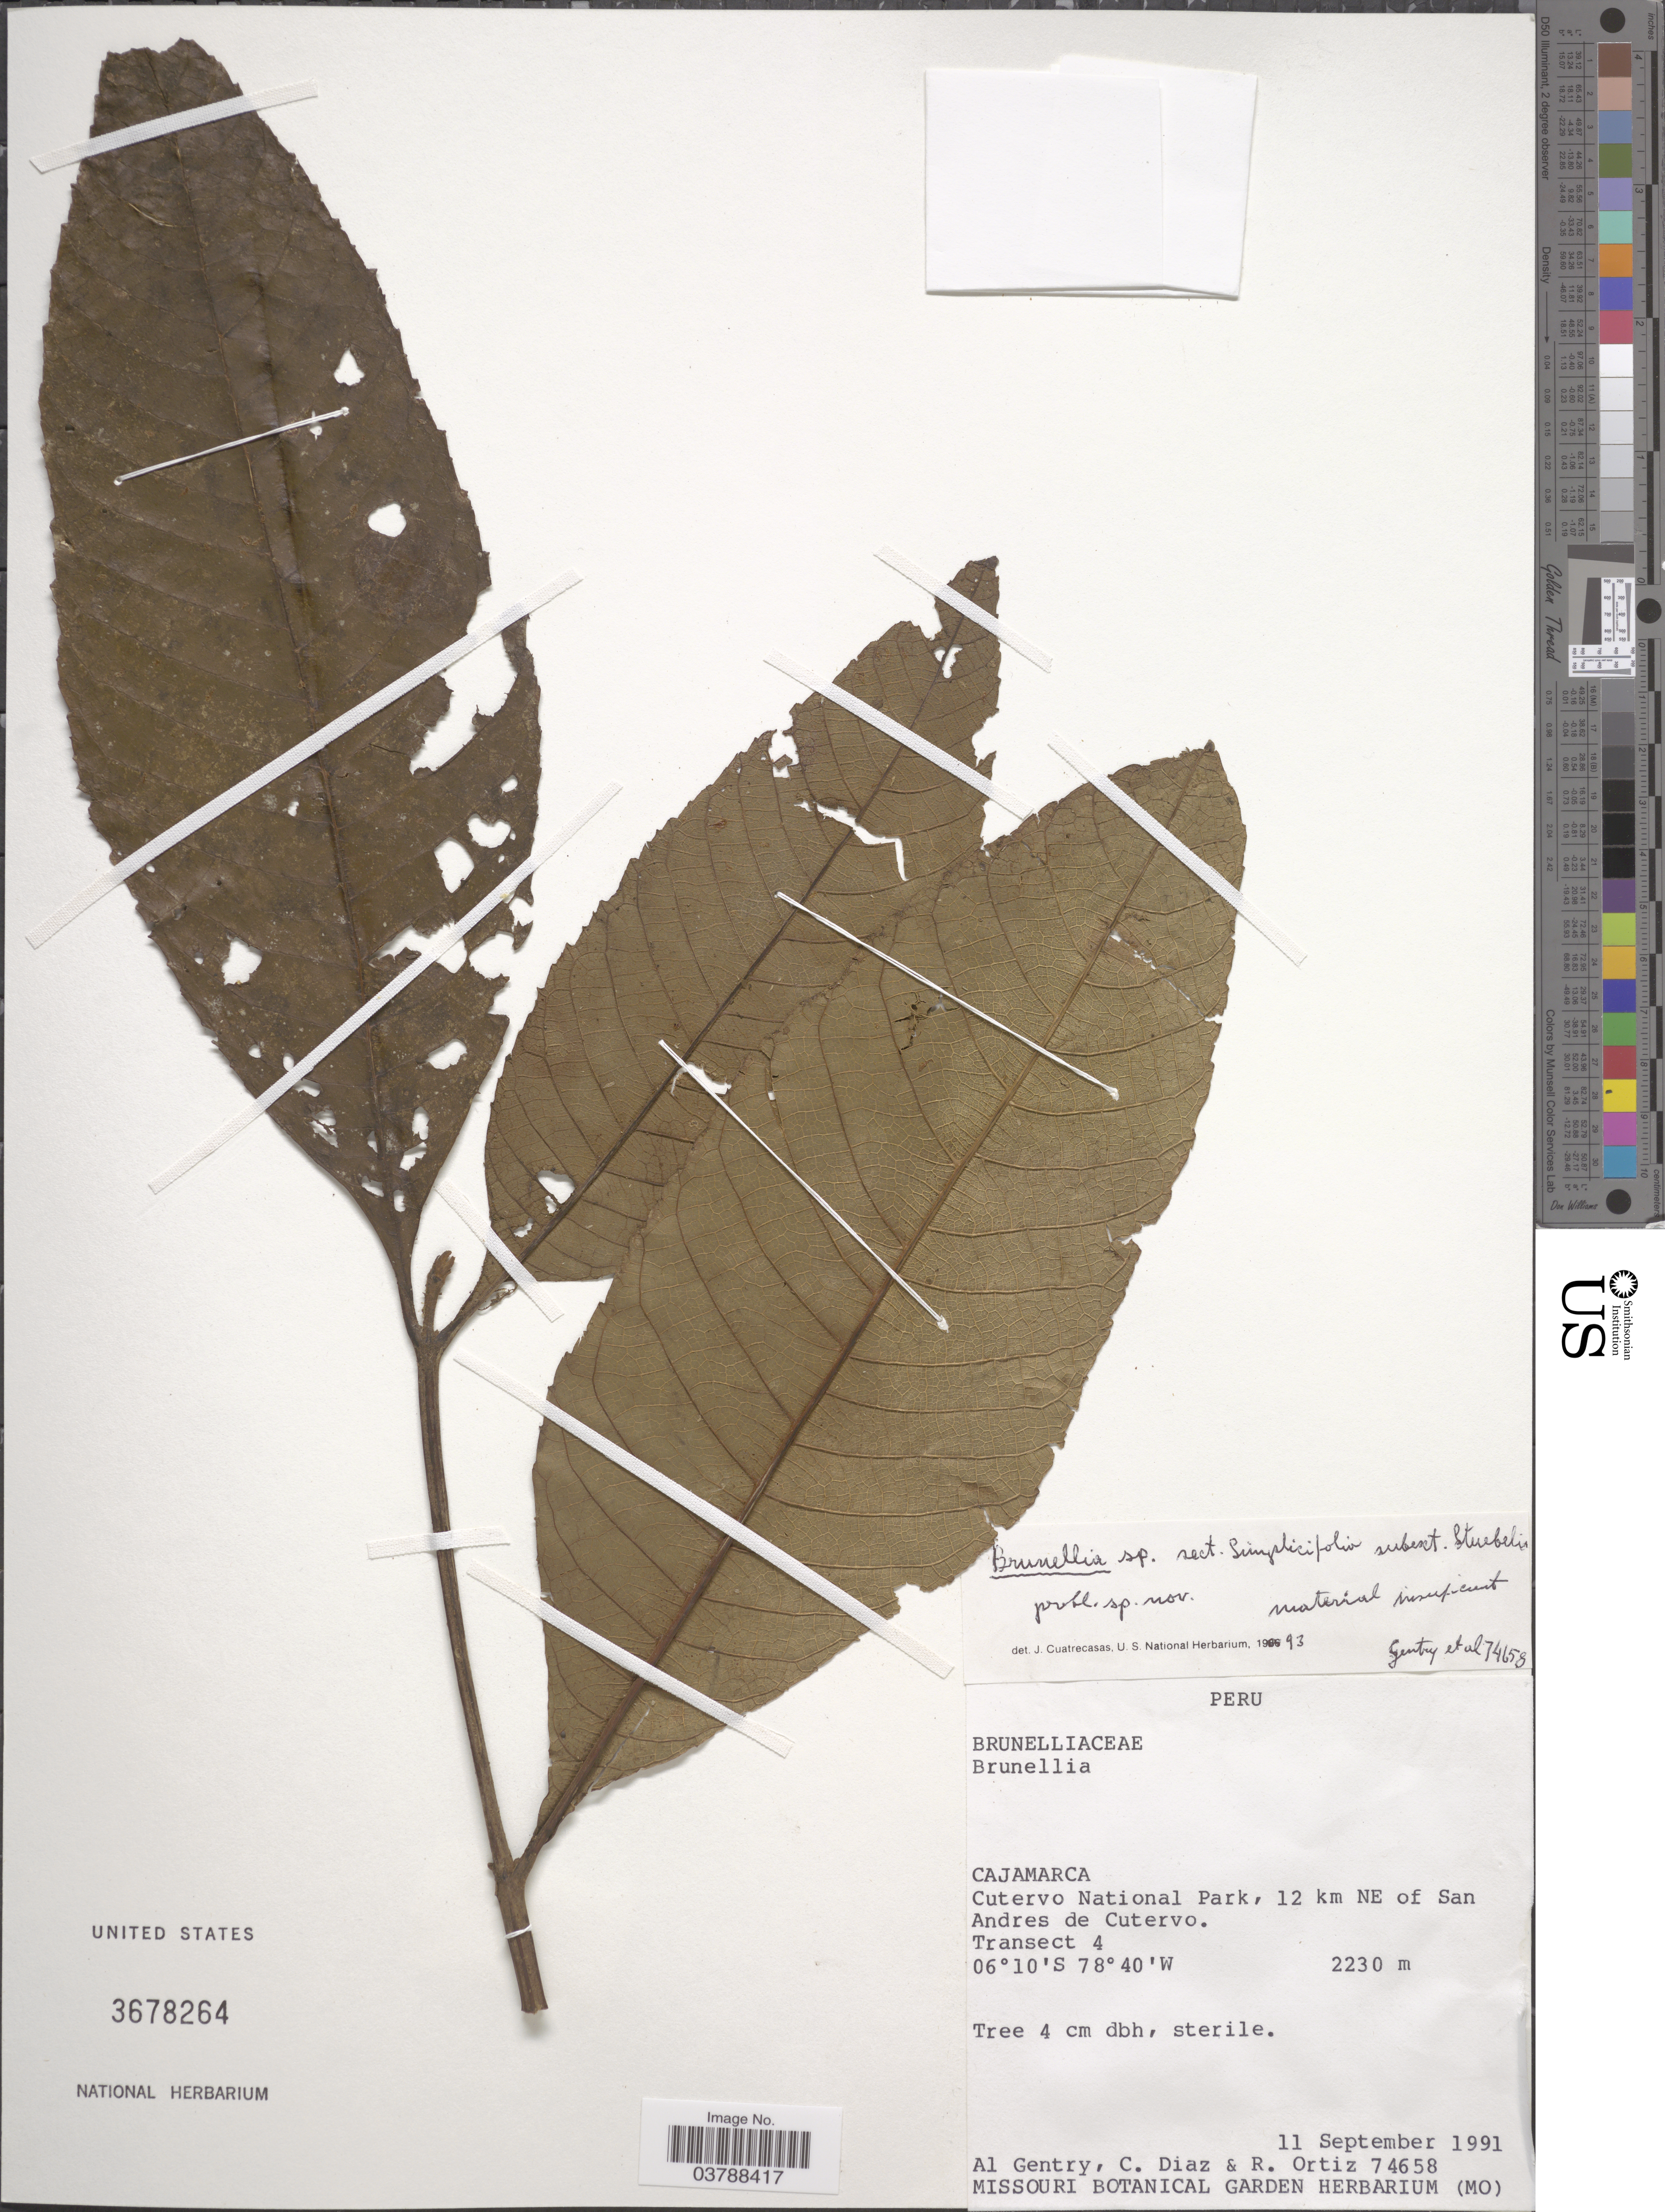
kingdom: Plantae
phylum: Tracheophyta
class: Magnoliopsida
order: Oxalidales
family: Brunelliaceae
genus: Brunellia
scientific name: Brunellia sp.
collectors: A. H. Gentry, C. Díaz & R. Ortiz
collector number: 74658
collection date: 1991-09-11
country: Peru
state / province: Cajamarca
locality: Cutervo National Park, 12 km NE of San Andres de Cutervo. Transect 4.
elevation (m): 2230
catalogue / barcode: US 3678264